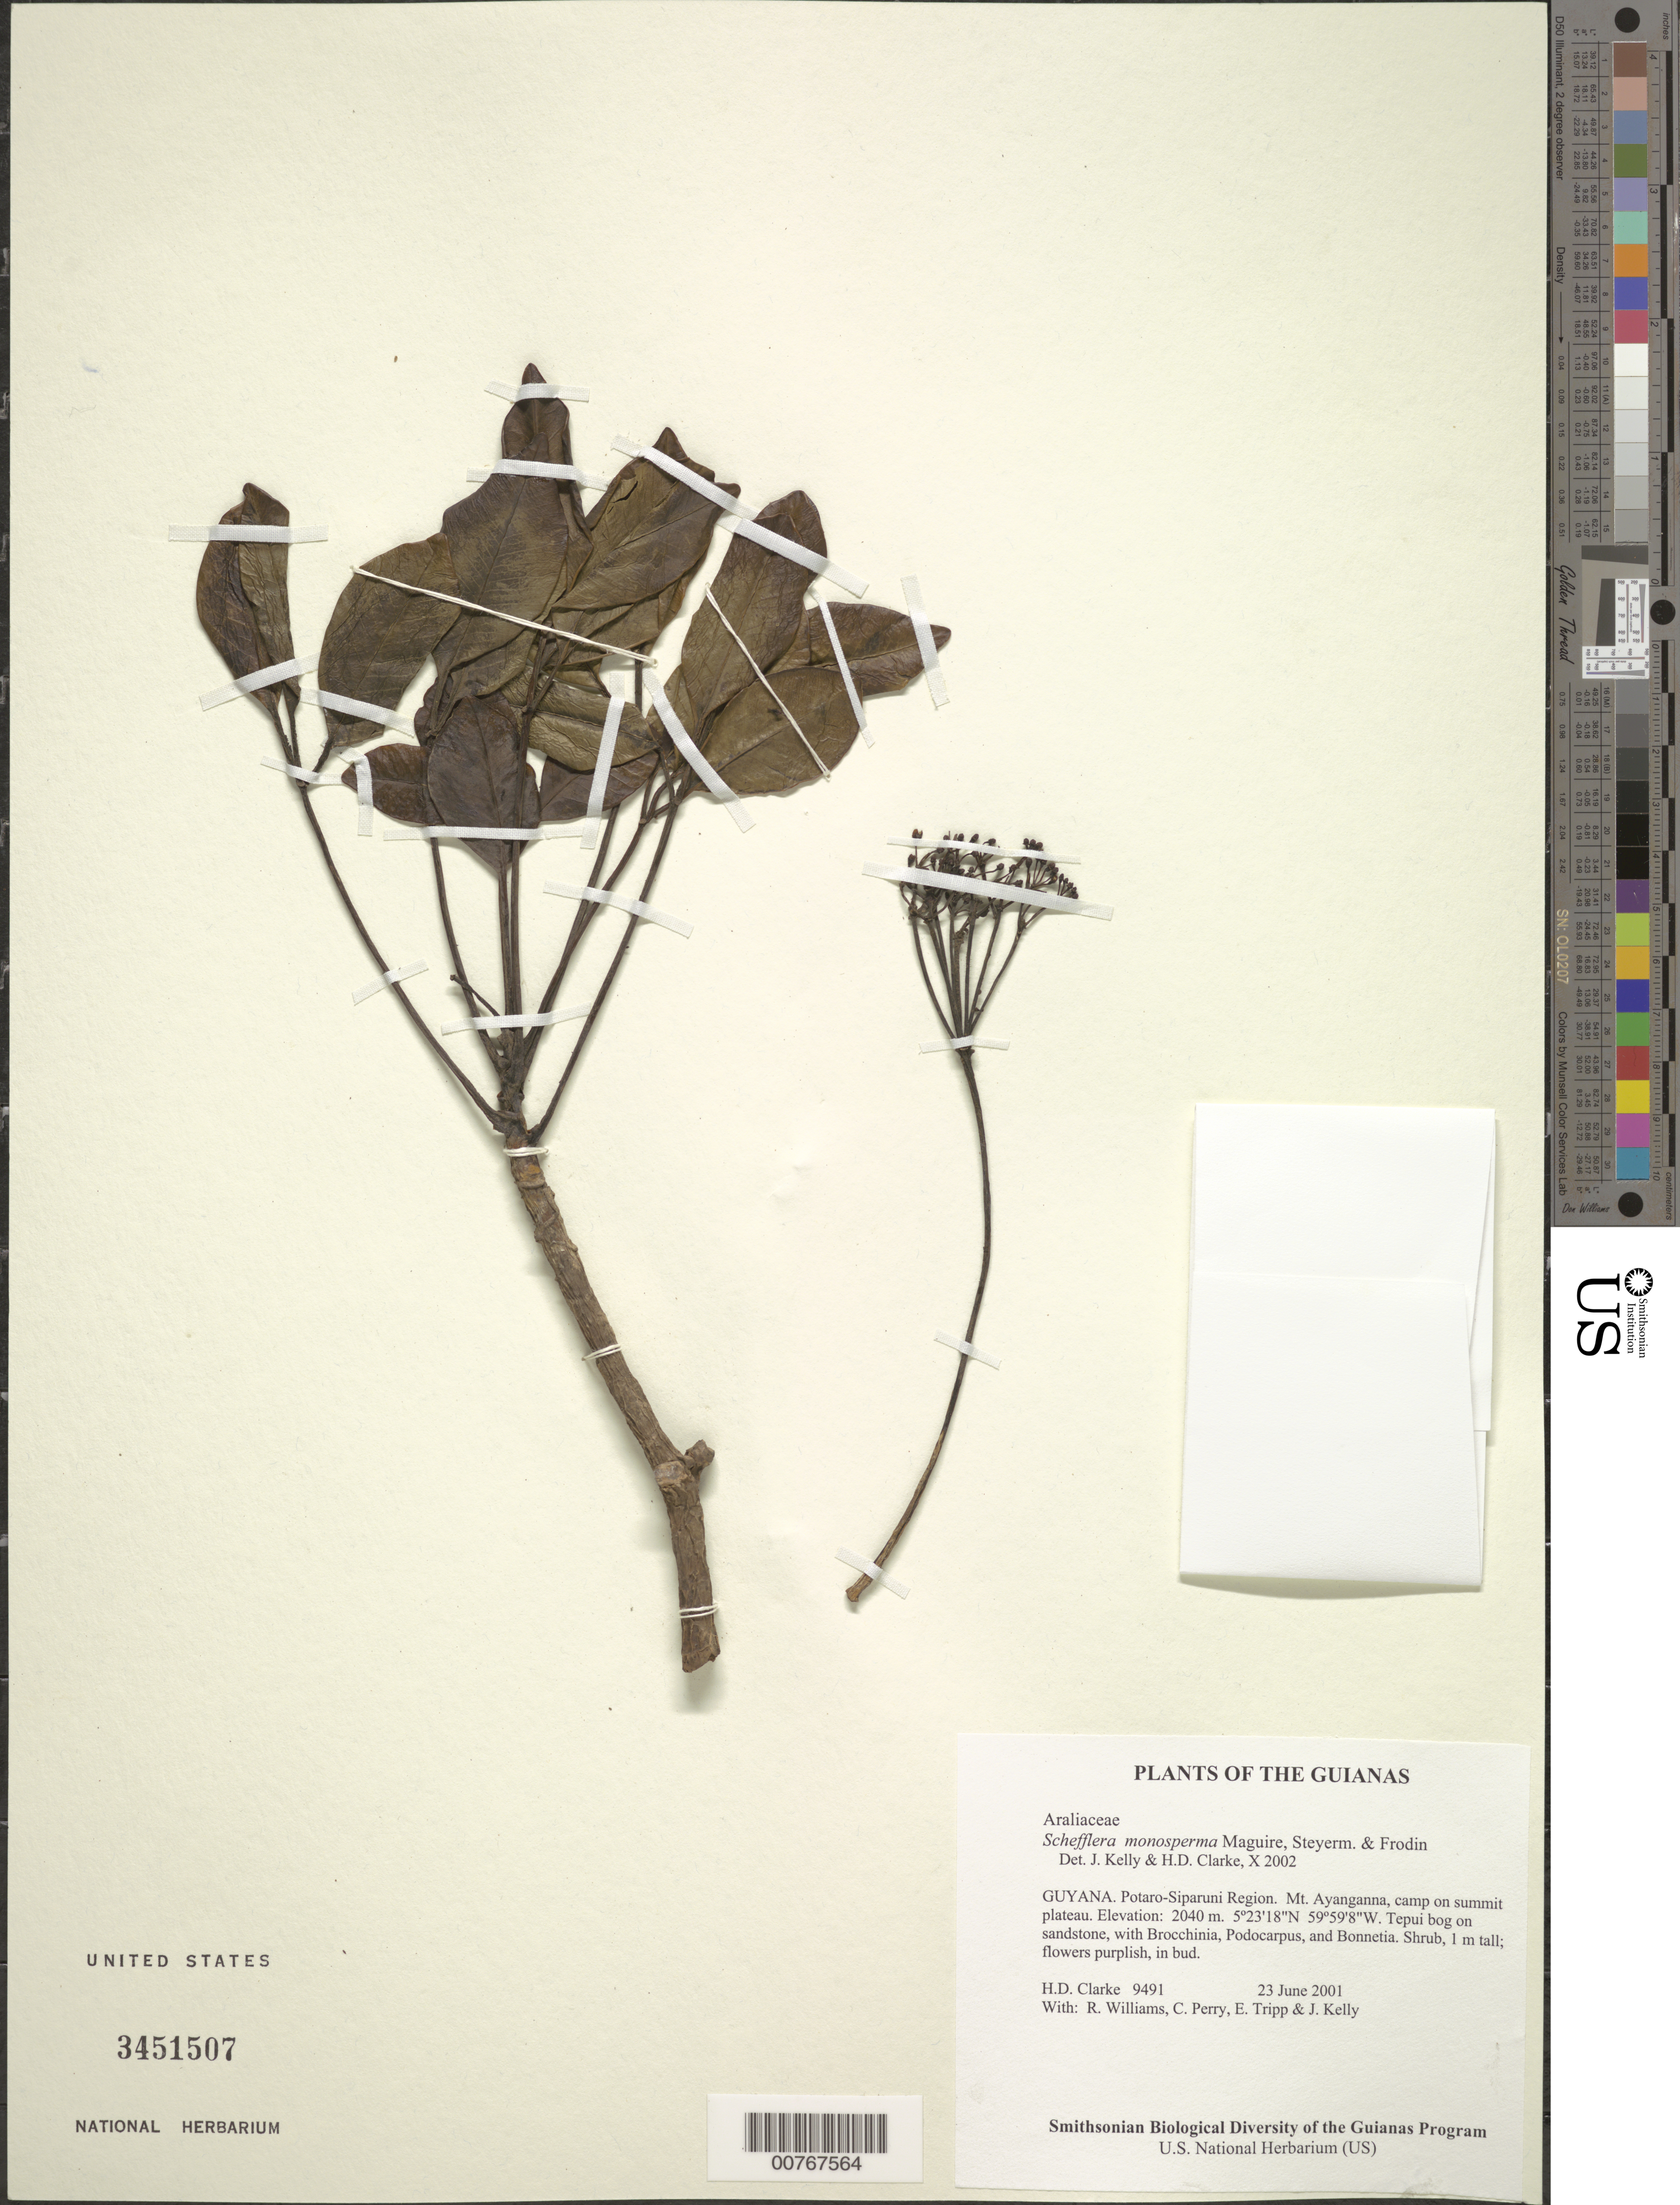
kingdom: Plantae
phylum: Tracheophyta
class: Magnoliopsida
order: Apiales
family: Araliaceae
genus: Schefflera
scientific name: Schefflera monosperma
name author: Maguire et al.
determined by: Clarke, H. D.; Kelly, J.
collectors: H. D. Clarke, R. Williams, C. Perry, E. Tripp & J. Kelly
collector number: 9491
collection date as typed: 23 June 2001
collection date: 2001-06-23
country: Guyana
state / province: Potaro-Siparuni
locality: Mt. Ayanganna, camp on summit plateau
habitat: Tepui bog on sandstone, with Brocchinia, Podocarpus, and Bonnetia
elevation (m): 2040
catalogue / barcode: US 3451507